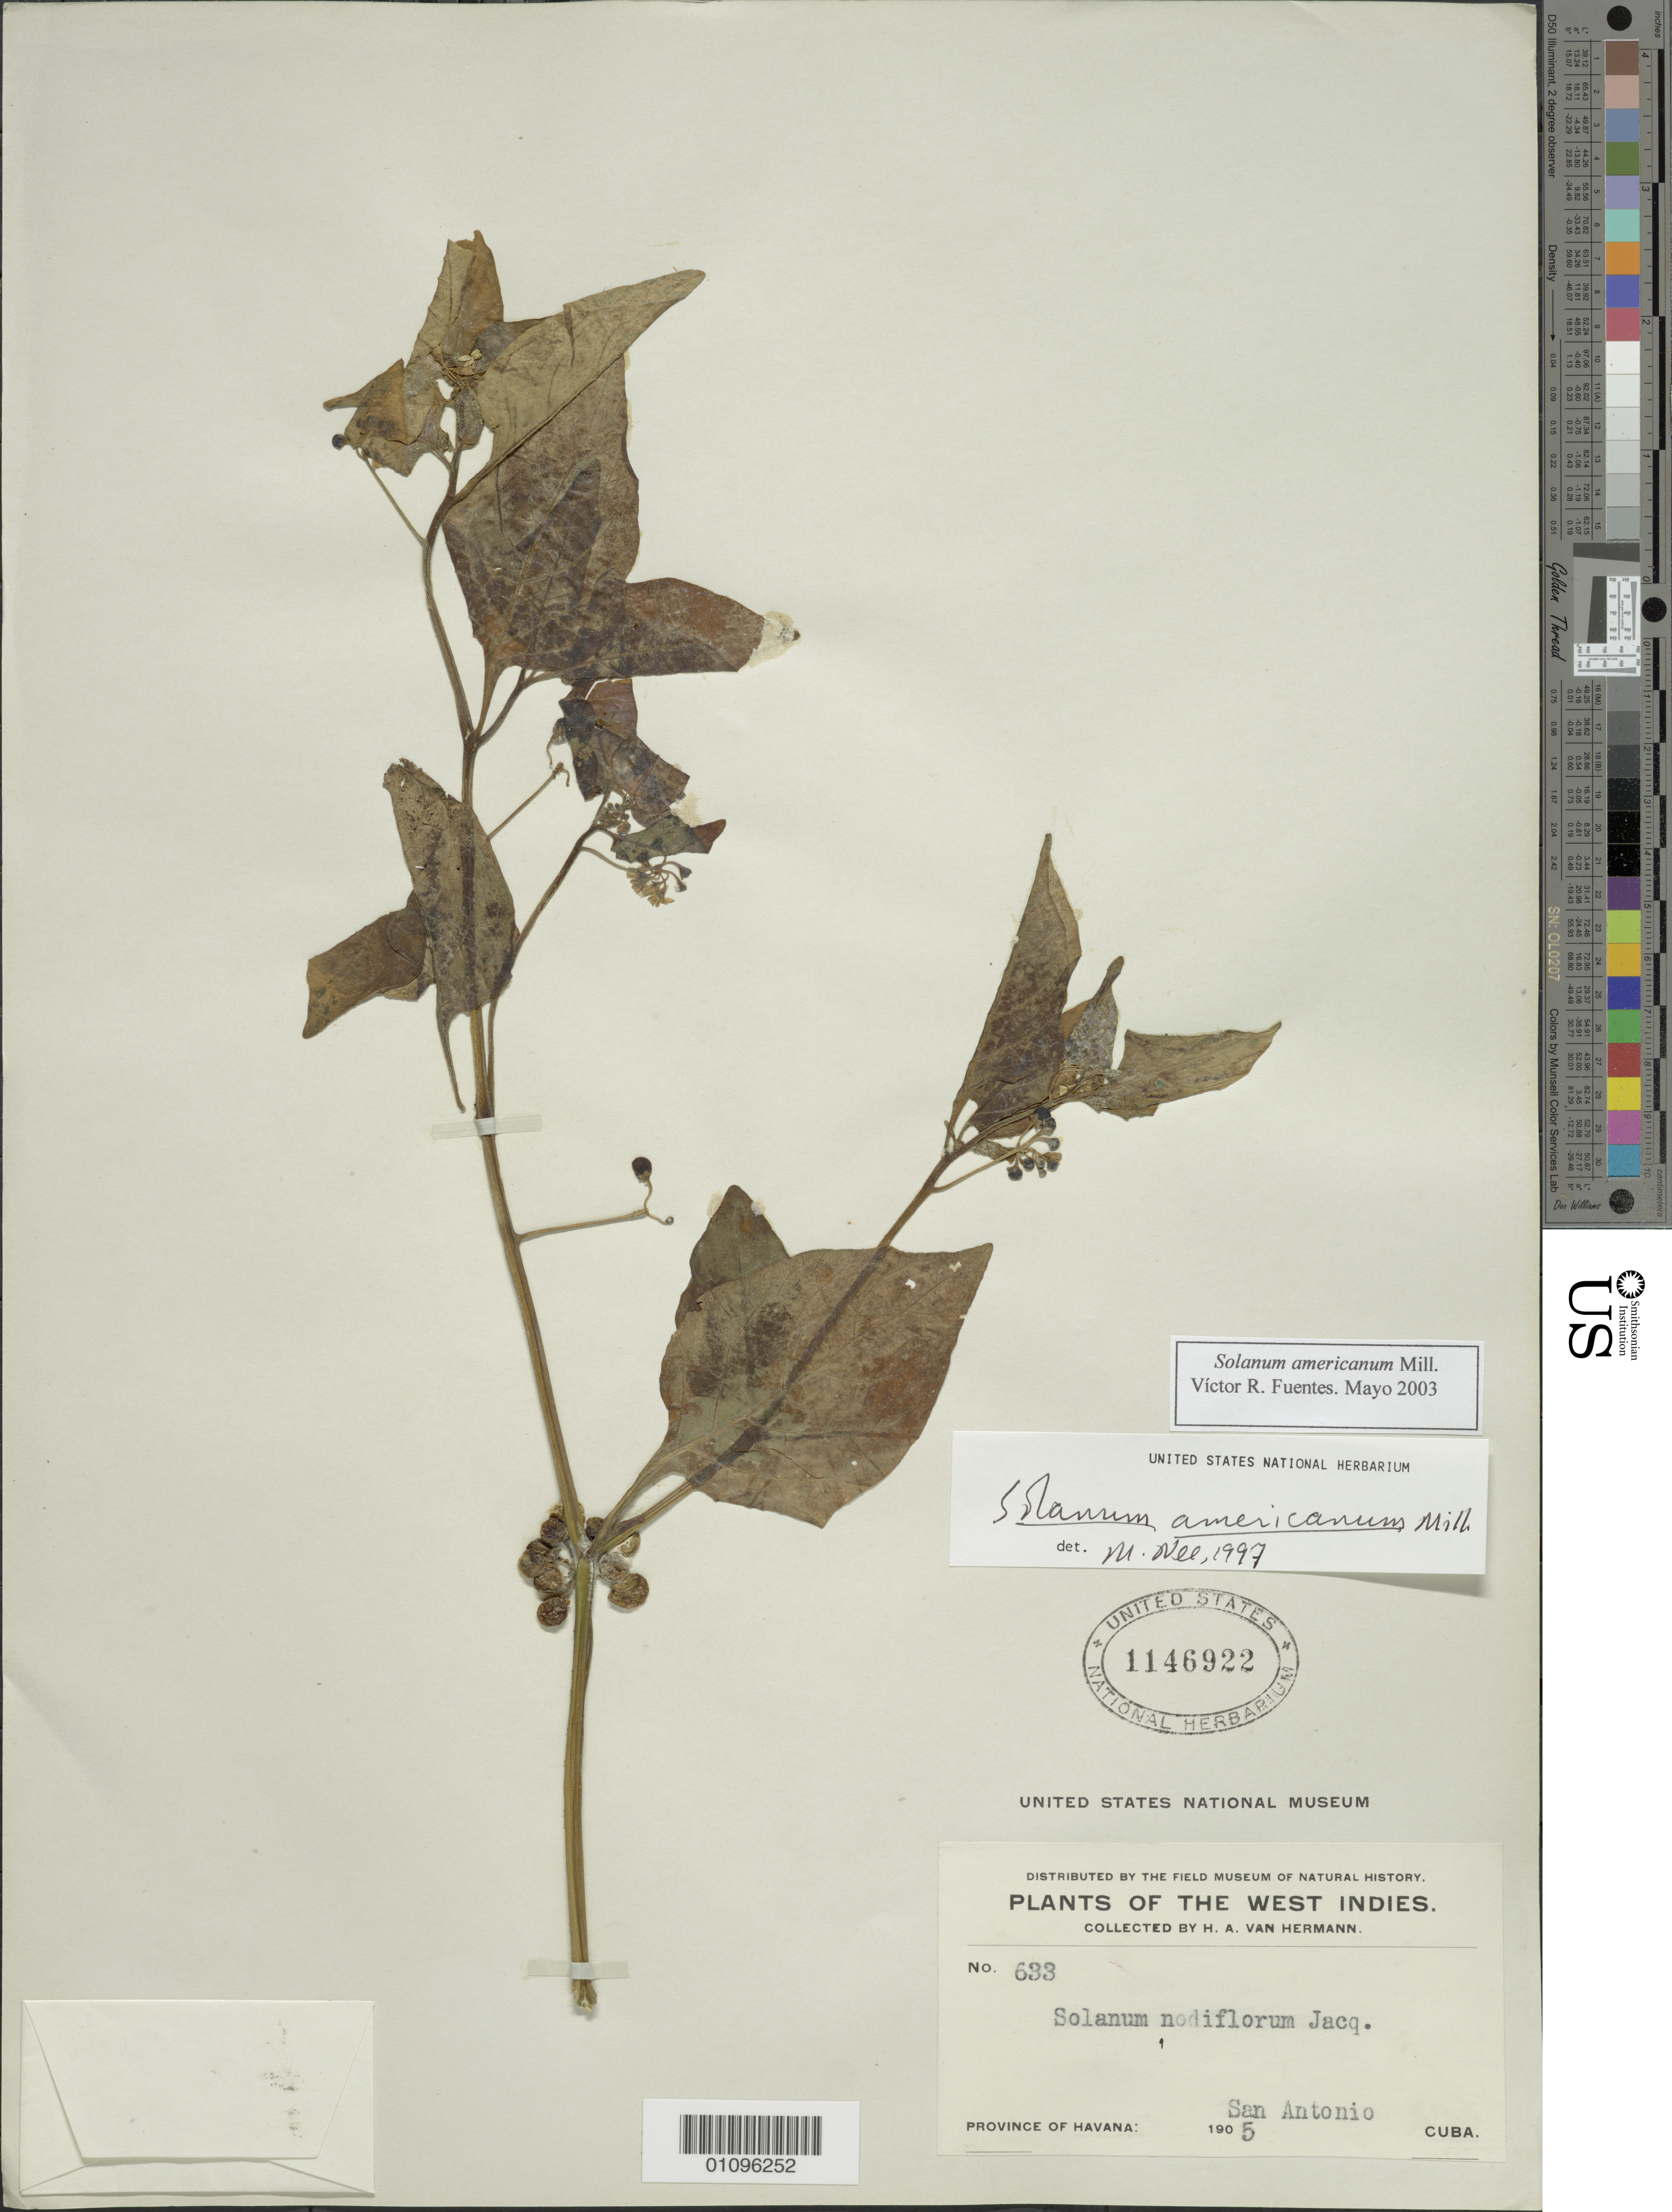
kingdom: Plantae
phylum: Tracheophyta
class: Magnoliopsida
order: Solanales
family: Solanaceae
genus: Solanum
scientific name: Solanum americanum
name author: Mill.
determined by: Fuentes, V. R.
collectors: H. A. Van Hermann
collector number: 633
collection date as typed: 1905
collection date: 1905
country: Cuba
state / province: La Habana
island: Cuba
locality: San Antonio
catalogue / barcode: US 1146922